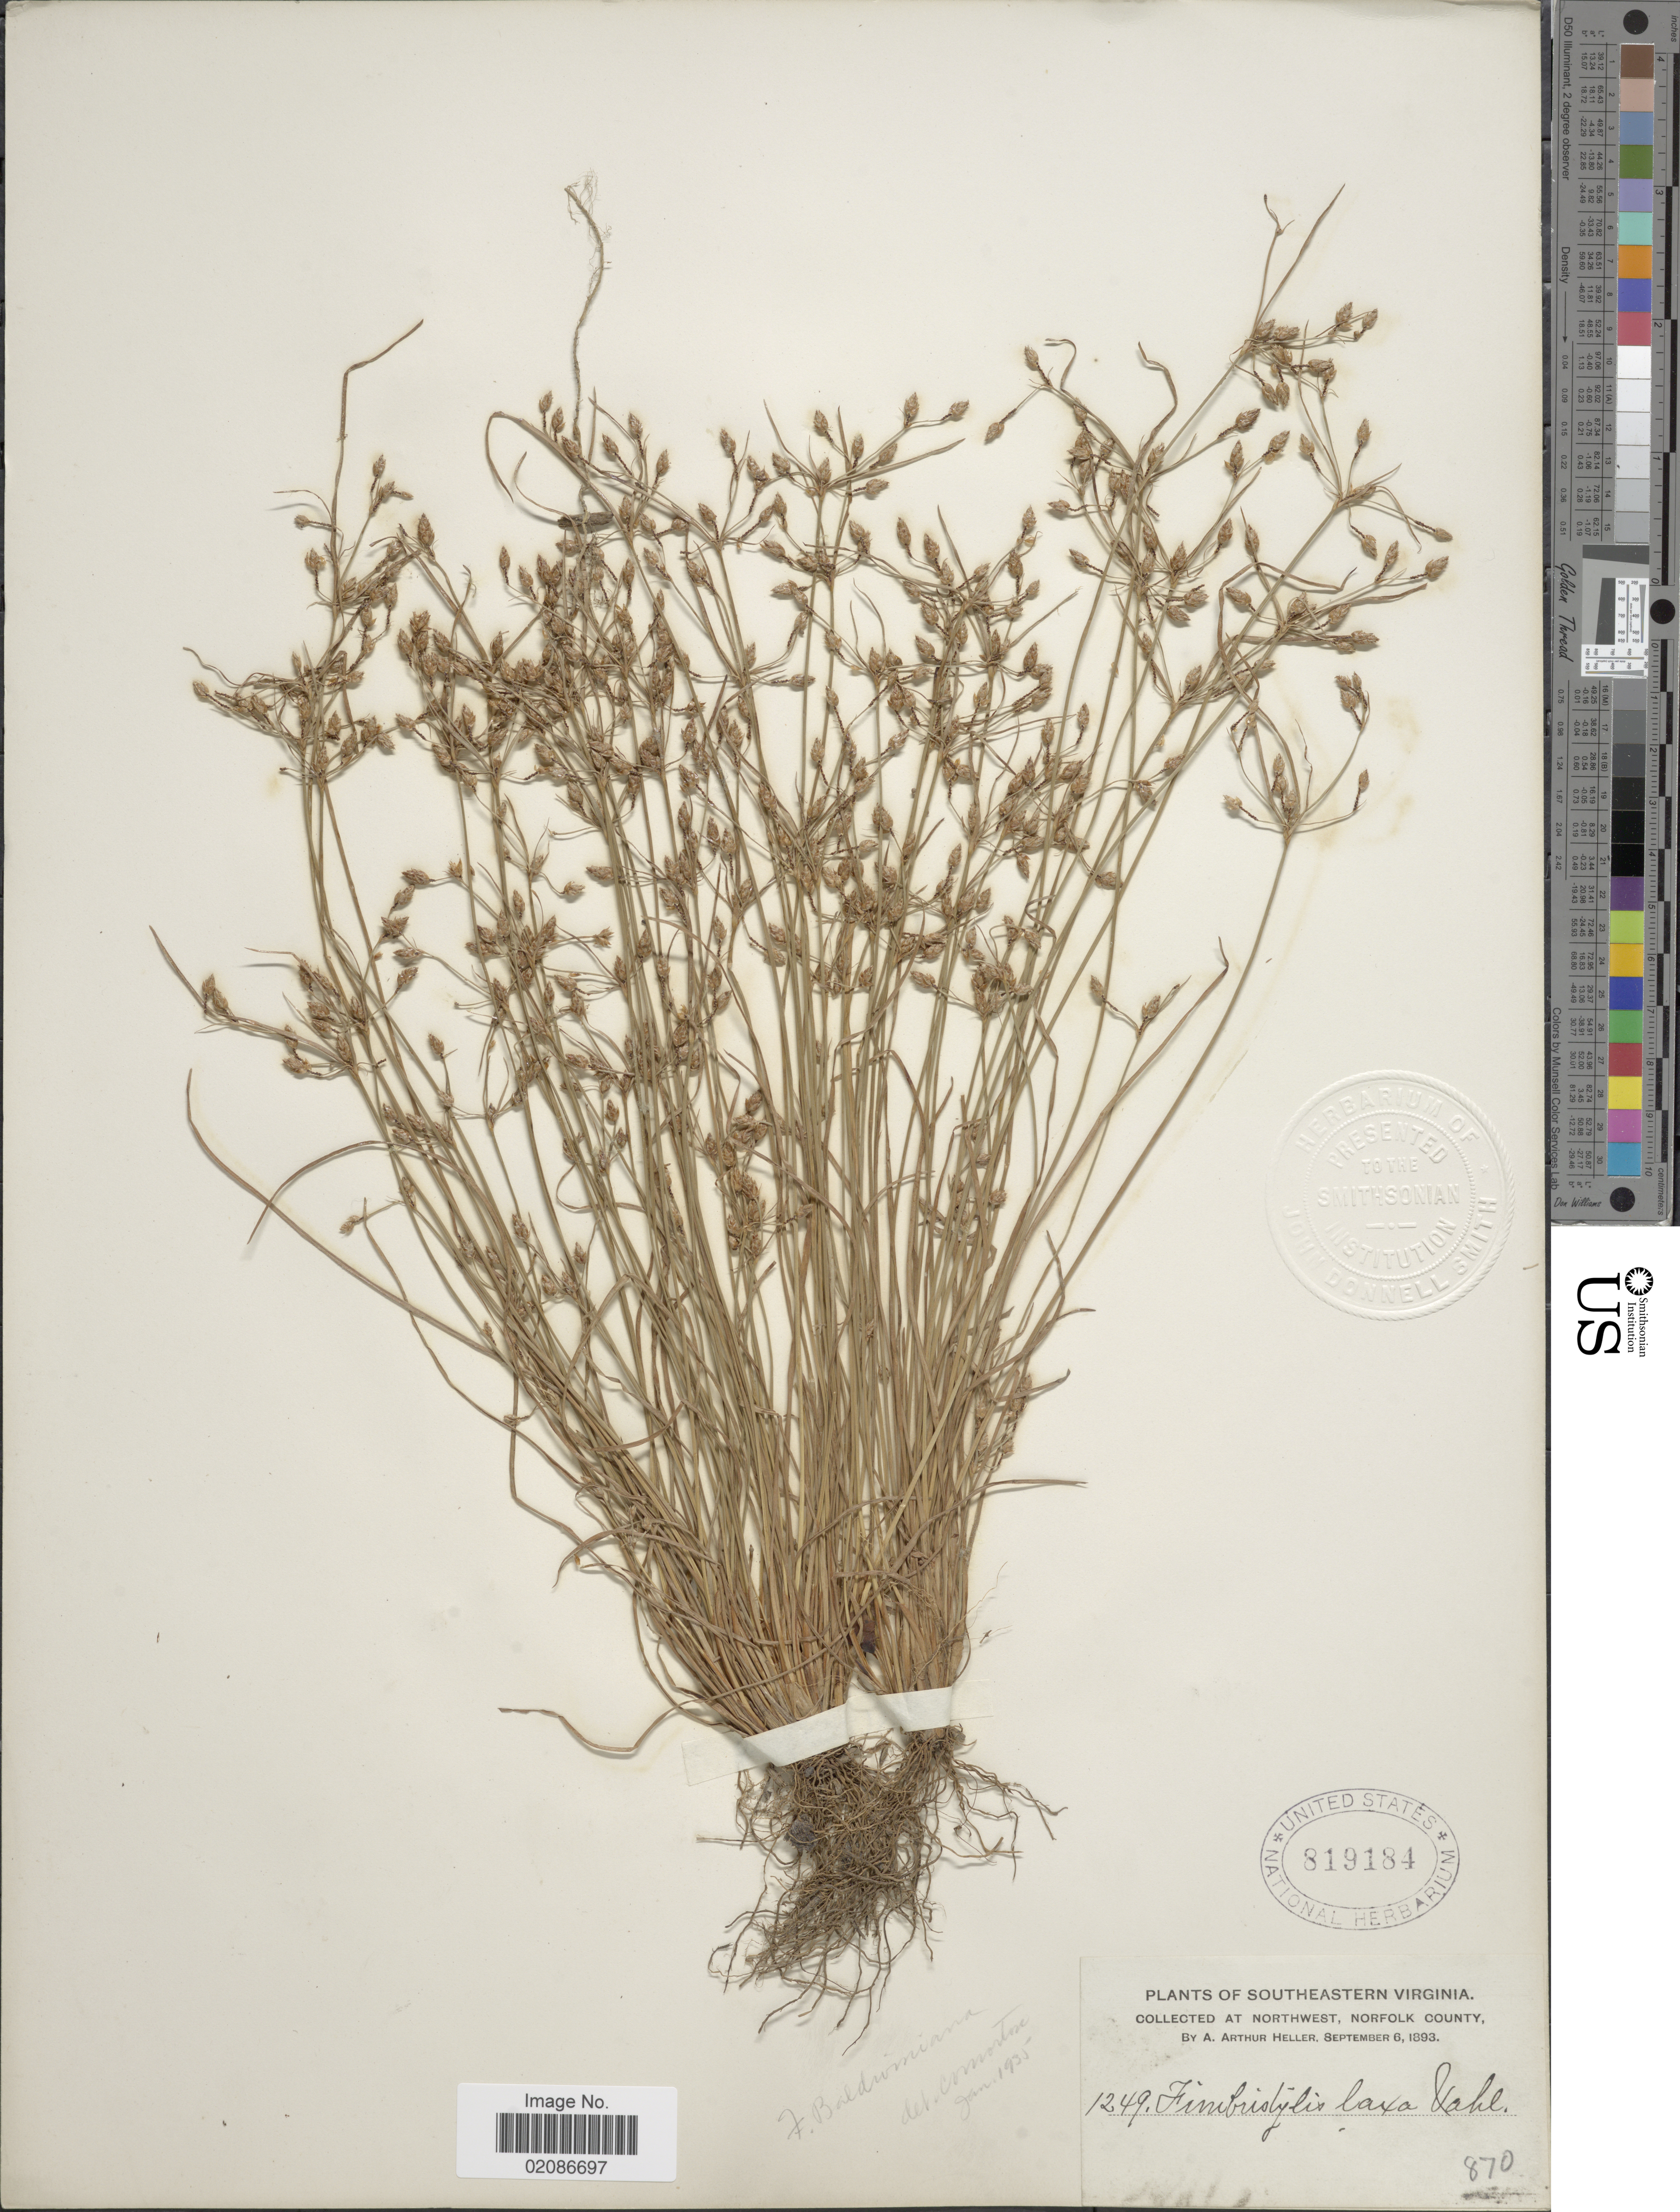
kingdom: Plantae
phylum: Tracheophyta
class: Liliopsida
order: Poales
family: Cyperaceae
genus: Fimbristylis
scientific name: Fimbristylis dichotoma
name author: (L.) Vahl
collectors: A. A. Heller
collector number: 1249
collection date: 1893-09-06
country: United States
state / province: Virginia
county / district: City of Norfolk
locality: Southeastern Virginia, Northwest, Norfolk County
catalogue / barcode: US 819184